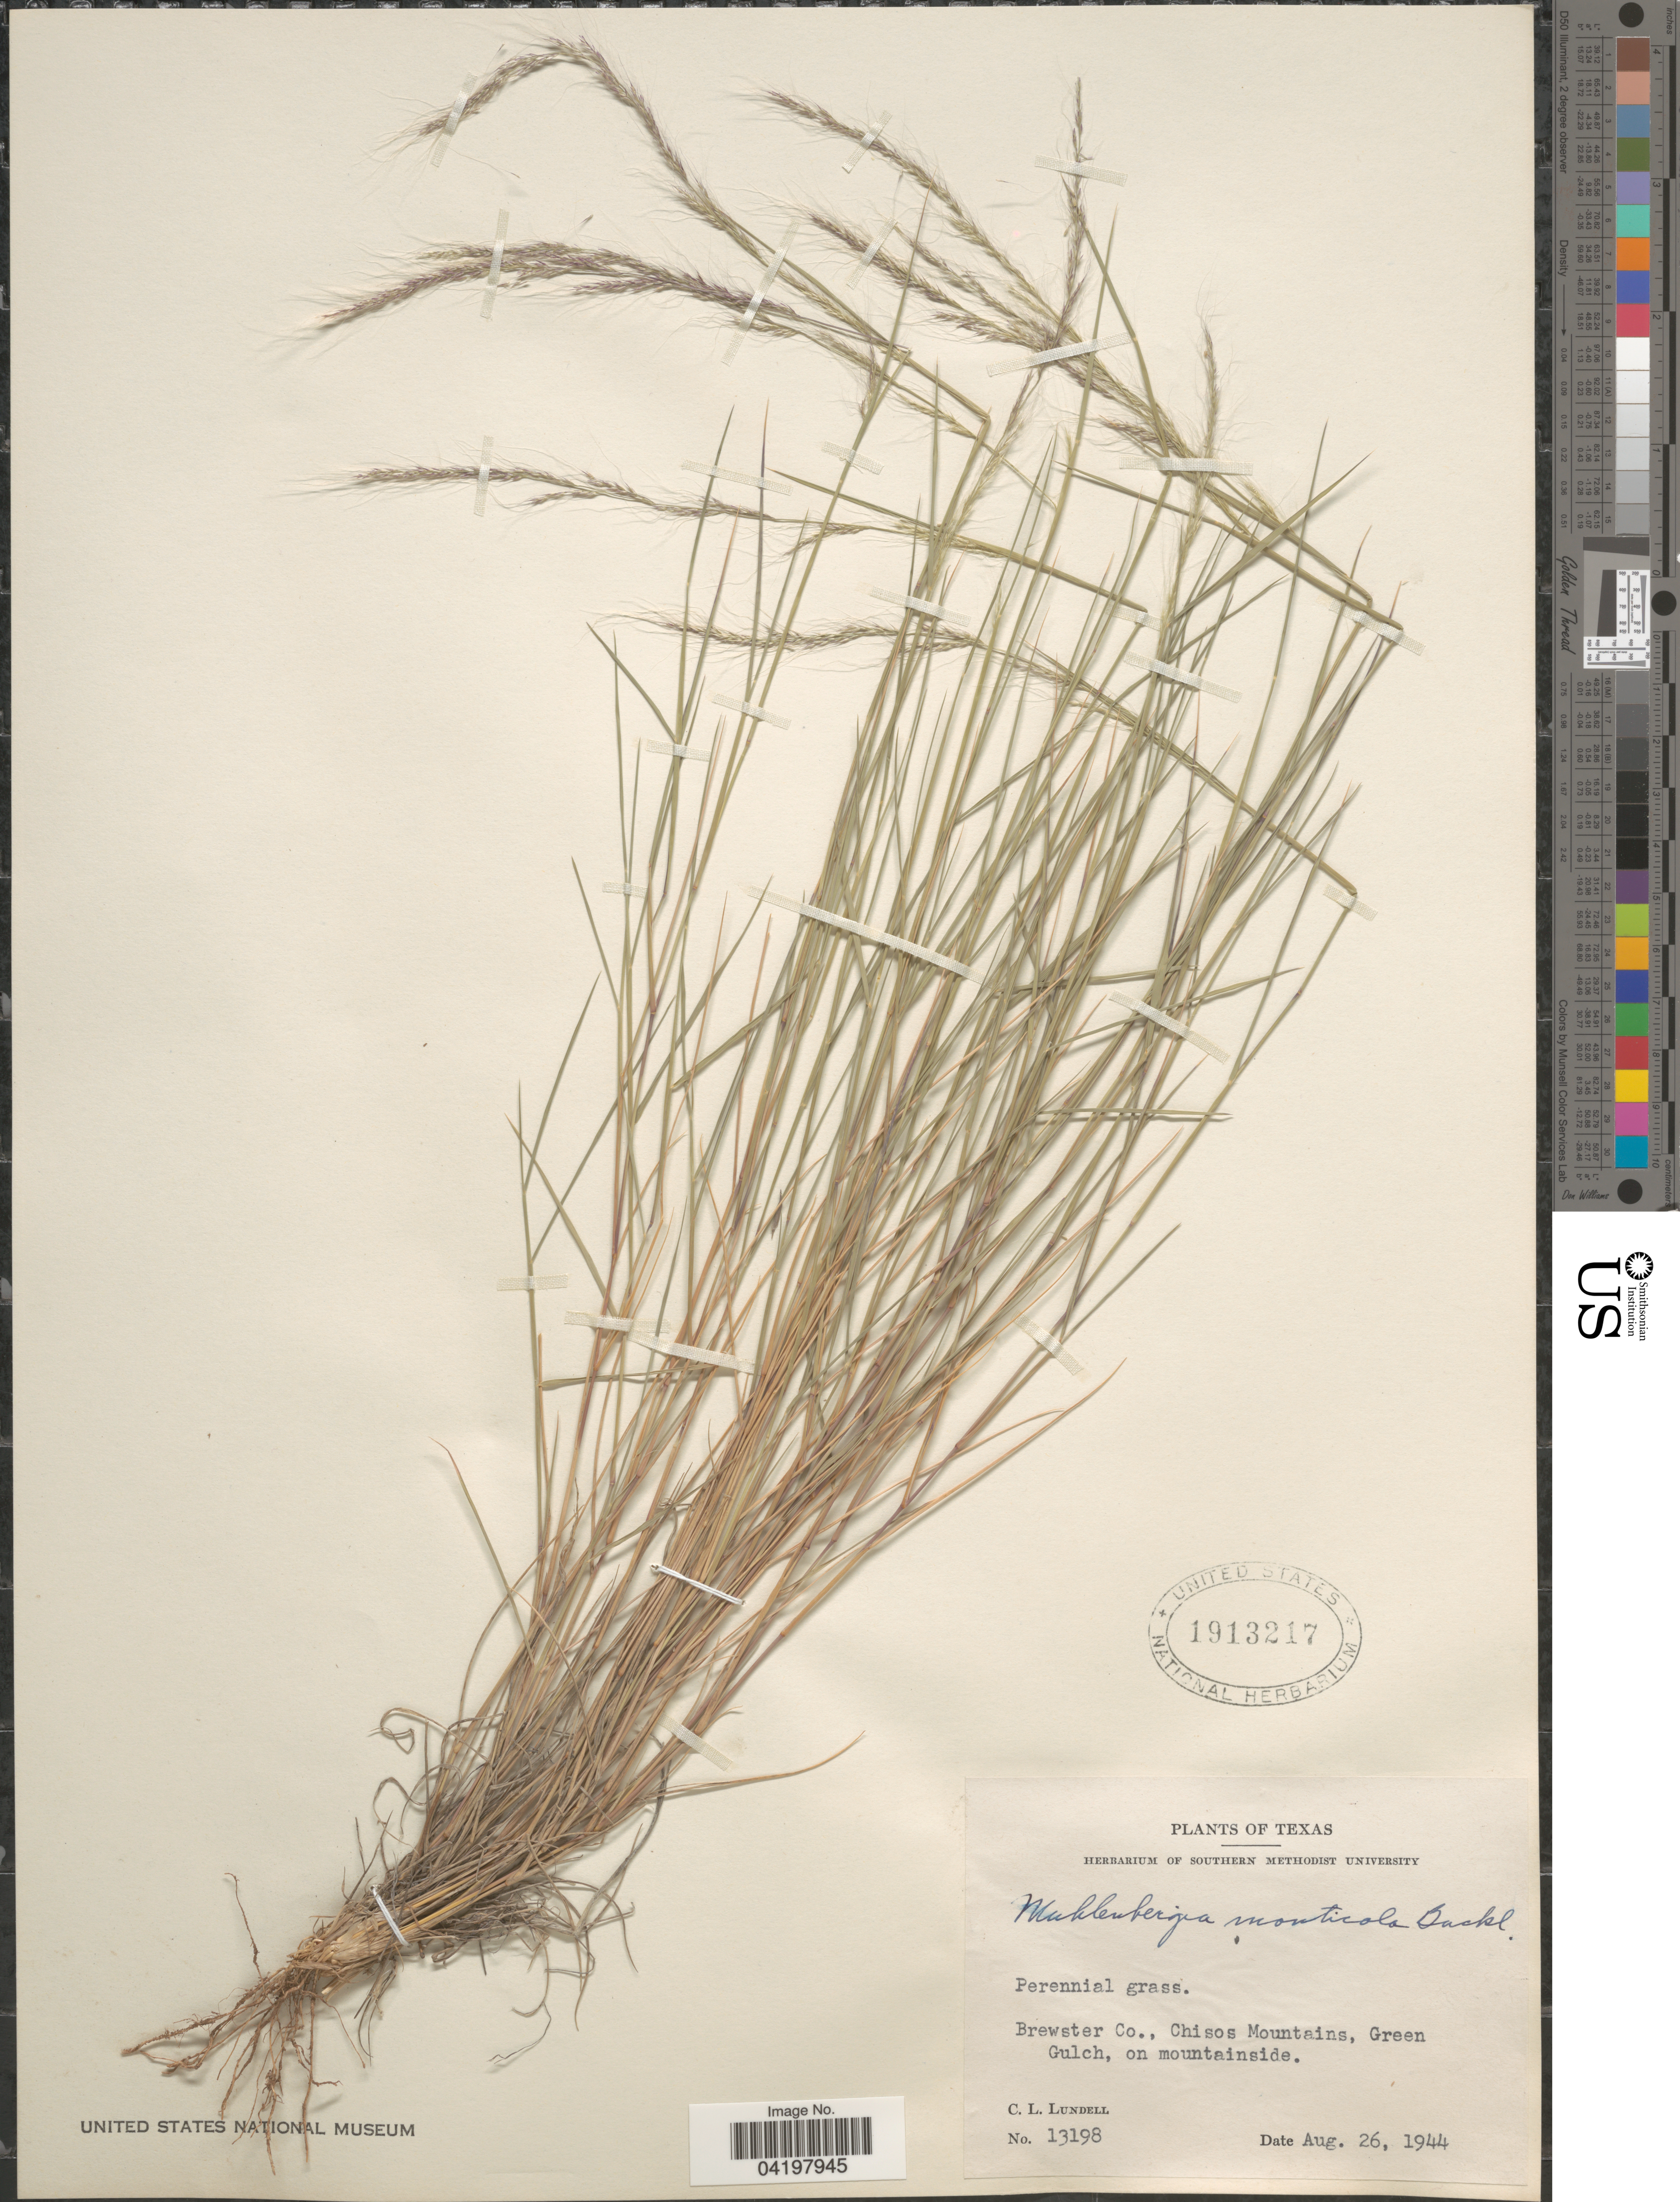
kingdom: Plantae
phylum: Tracheophyta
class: Liliopsida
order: Poales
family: Poaceae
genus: Muhlenbergia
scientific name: Muhlenbergia tenuifolia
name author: (Kunth) Kunth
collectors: C. L. Lundell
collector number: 13198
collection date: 1944-08-26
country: United States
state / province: Texas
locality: Brewster Co., Chisos Mountains, Green Gulch, on mountainside.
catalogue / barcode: US 1913217